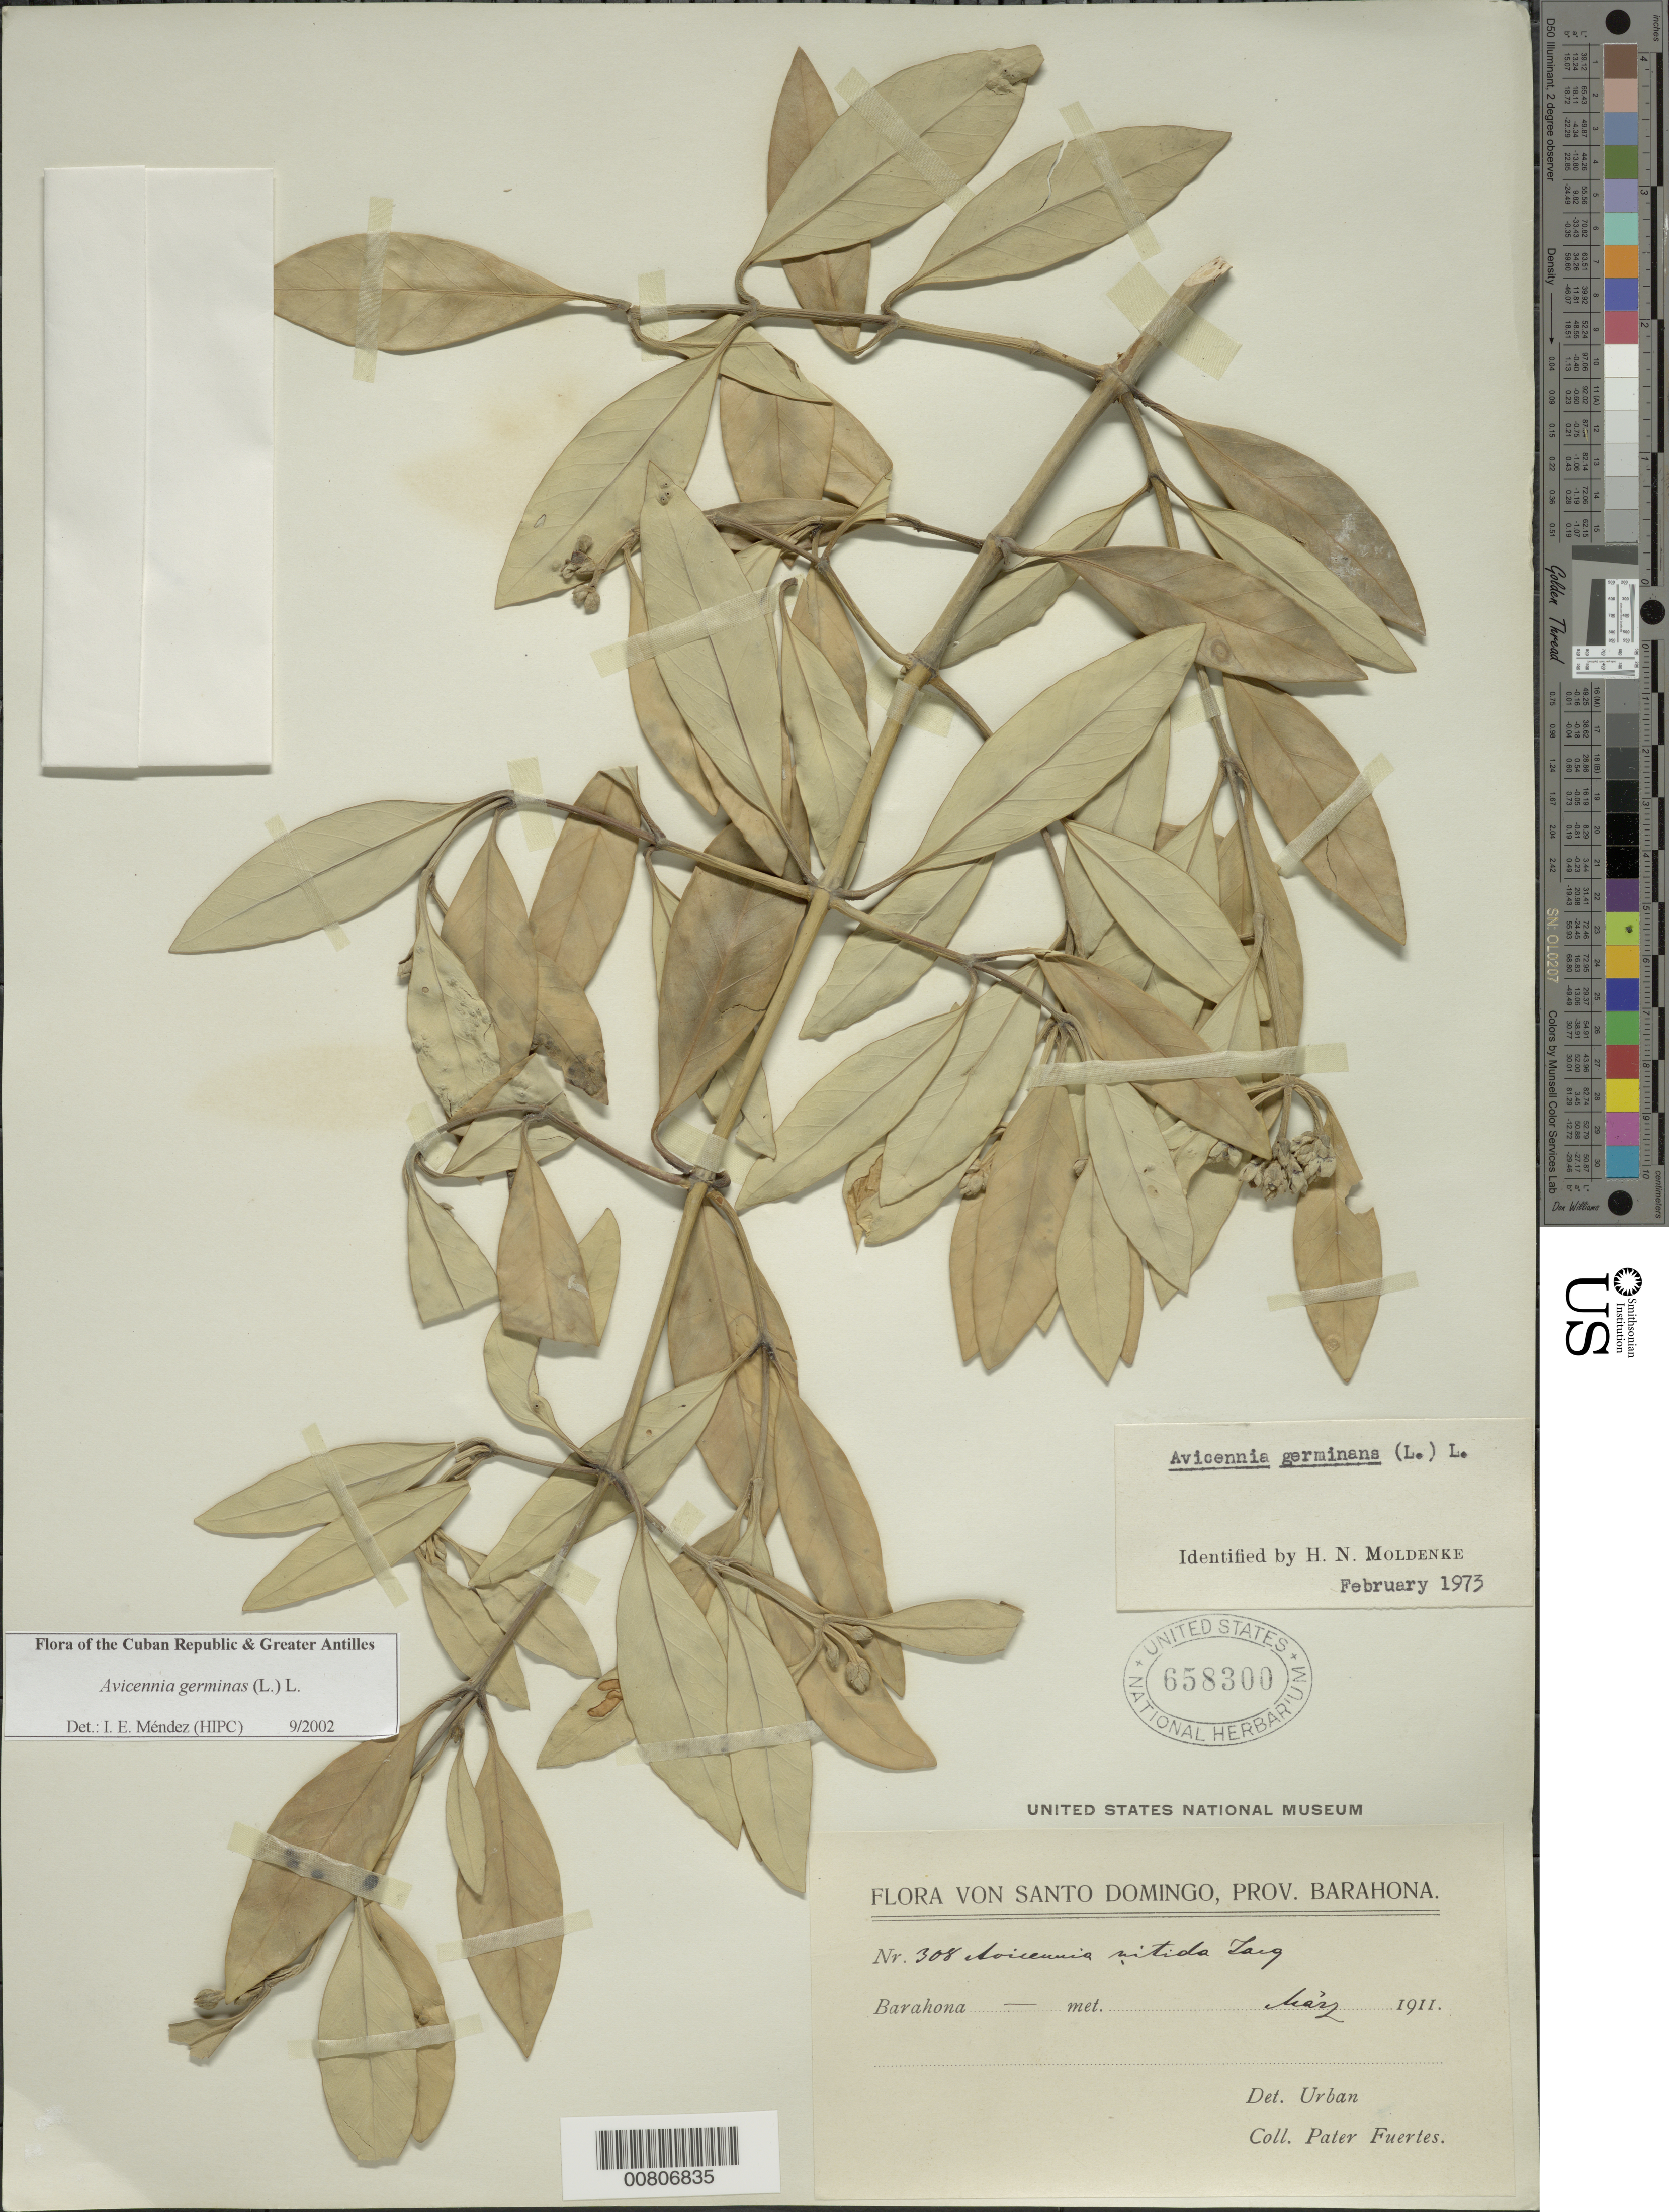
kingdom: Plantae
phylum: Tracheophyta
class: Magnoliopsida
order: Lamiales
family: Acanthaceae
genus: Avicennia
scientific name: Avicennia germinans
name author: (L.) L.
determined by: Méndez, Isidro E., (HIPC)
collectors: M. D. Fuertes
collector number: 308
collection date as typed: May 1911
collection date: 1911-05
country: Dominican Republic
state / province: Barahona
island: Hispaniola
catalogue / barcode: US 658300